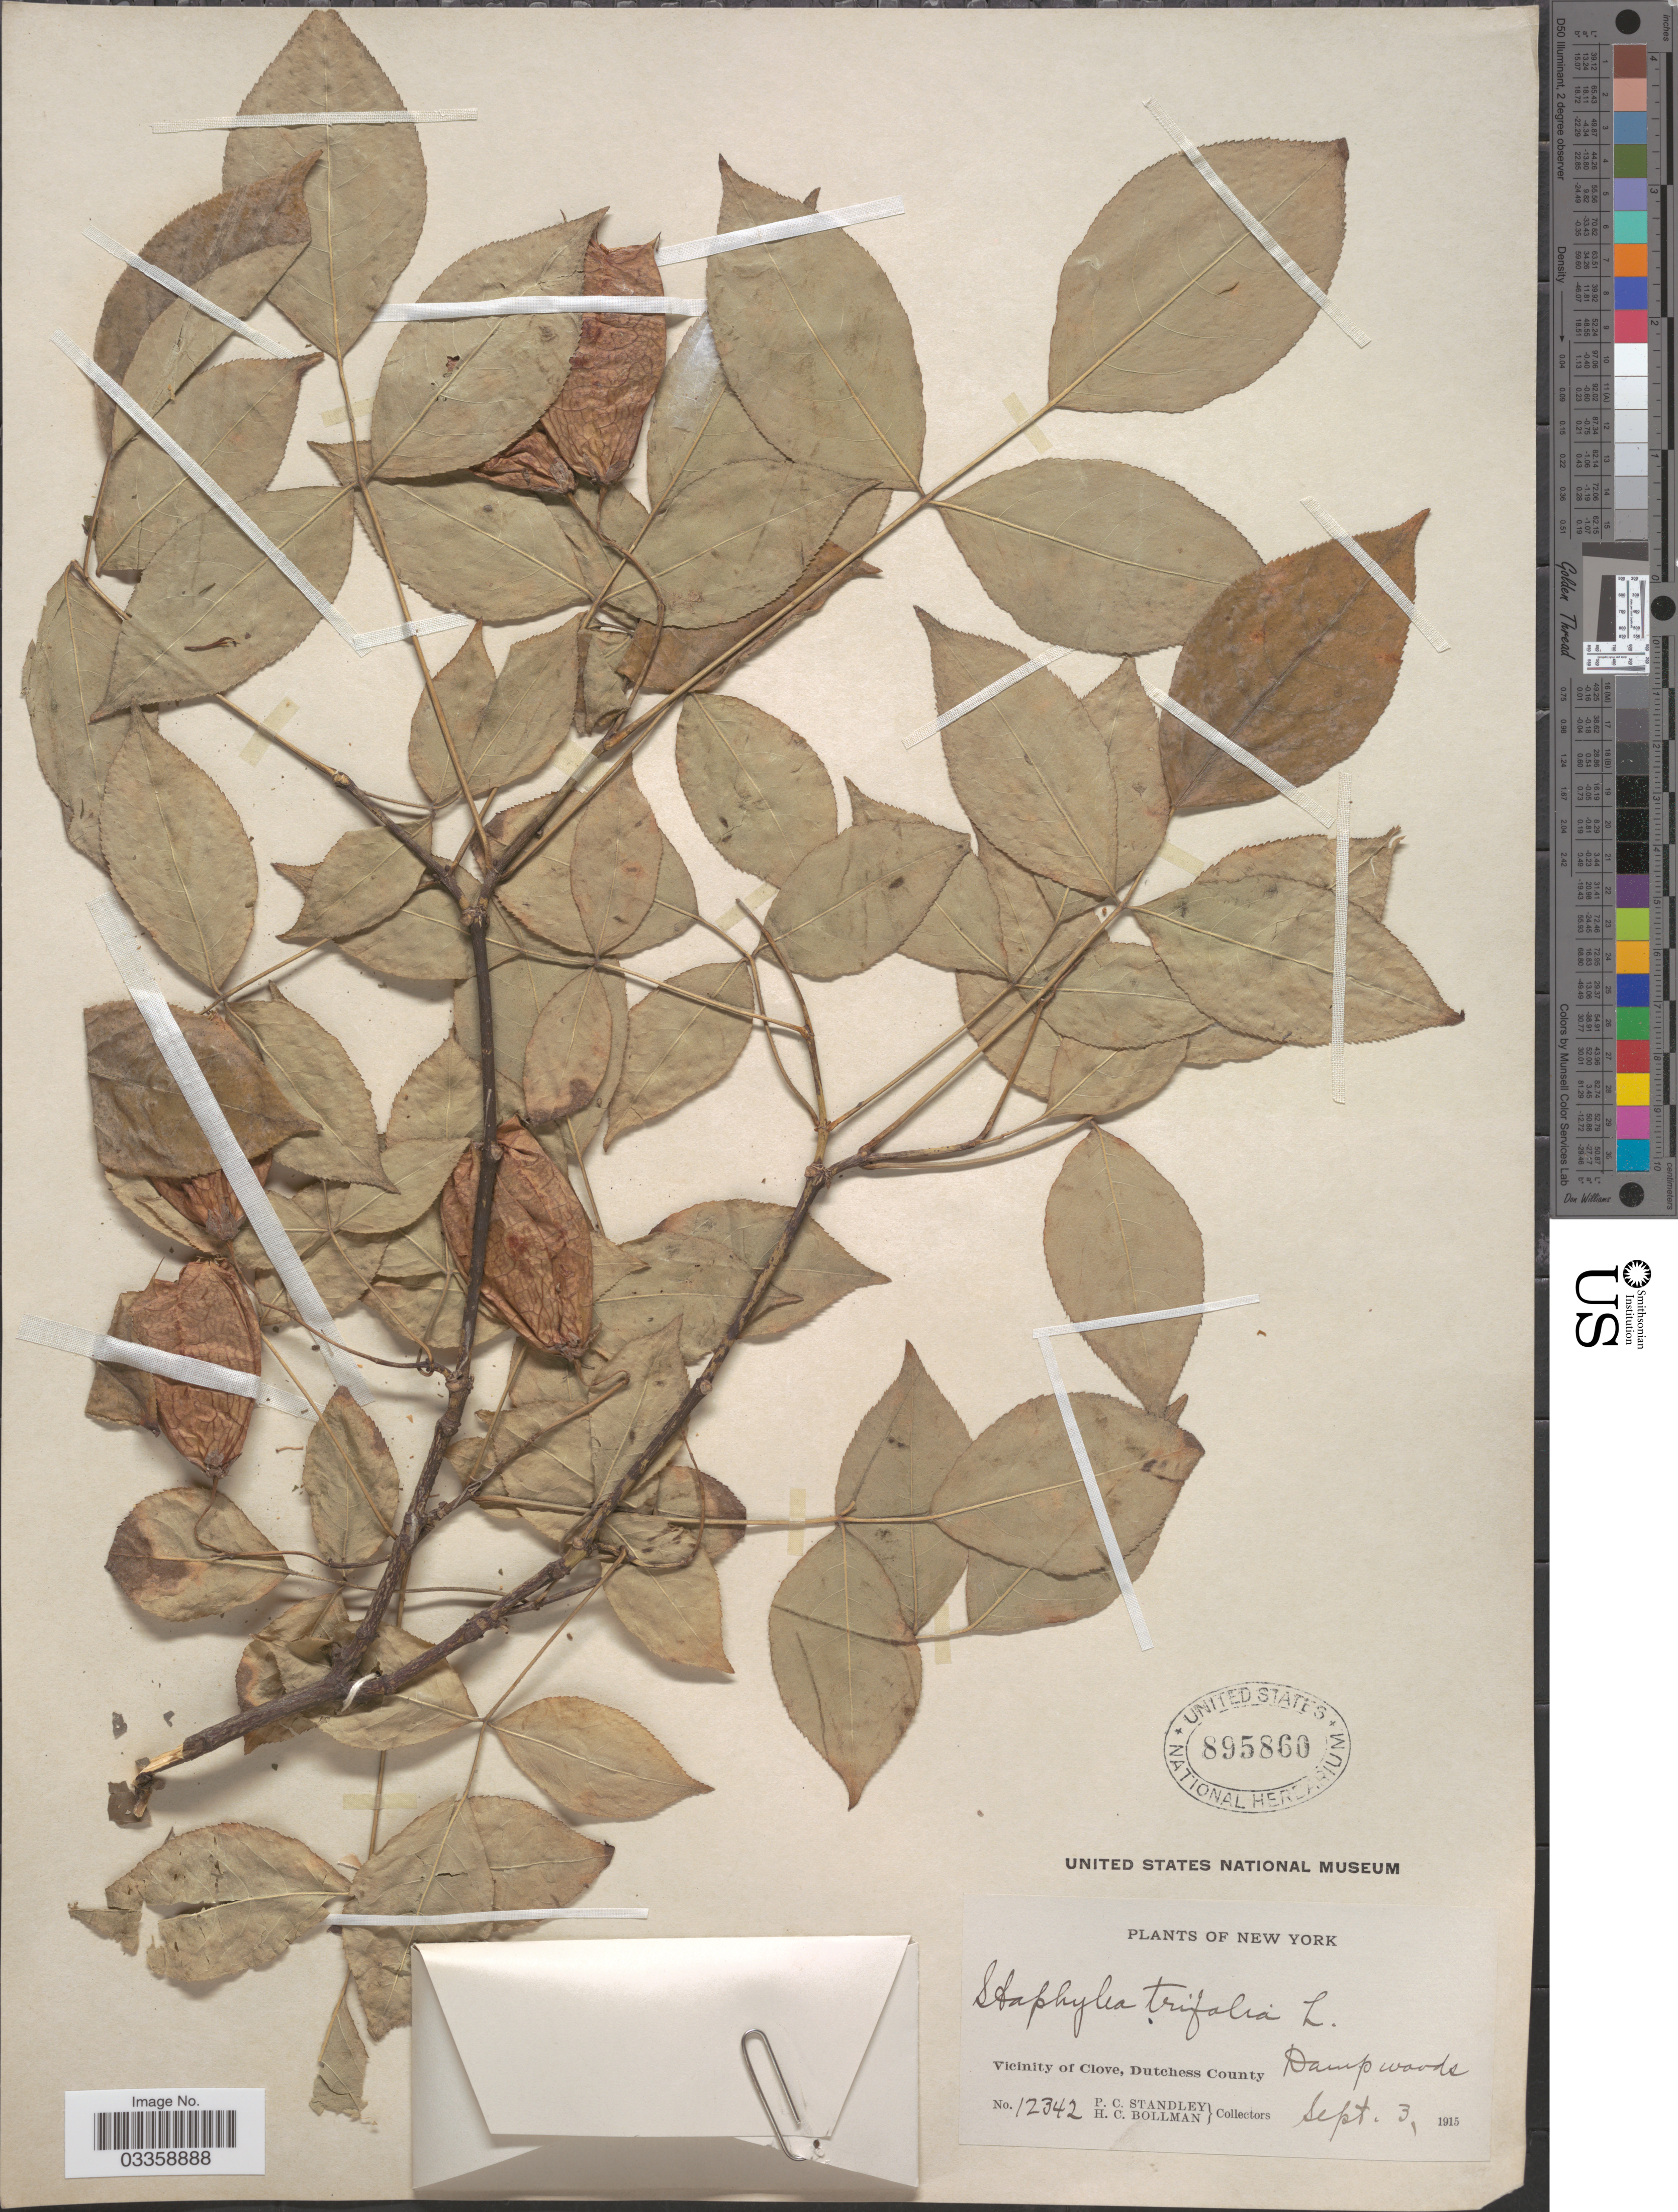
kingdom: Plantae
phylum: Tracheophyta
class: Magnoliopsida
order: Crossosomatales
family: Staphyleaceae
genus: Staphylea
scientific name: Staphylea trifolia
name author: L.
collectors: P. C. Standley & H. C. Bollman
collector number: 12342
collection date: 1915-09-03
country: United States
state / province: New York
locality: Vicinity of Clove, Dutchess County.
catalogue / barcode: US 895860